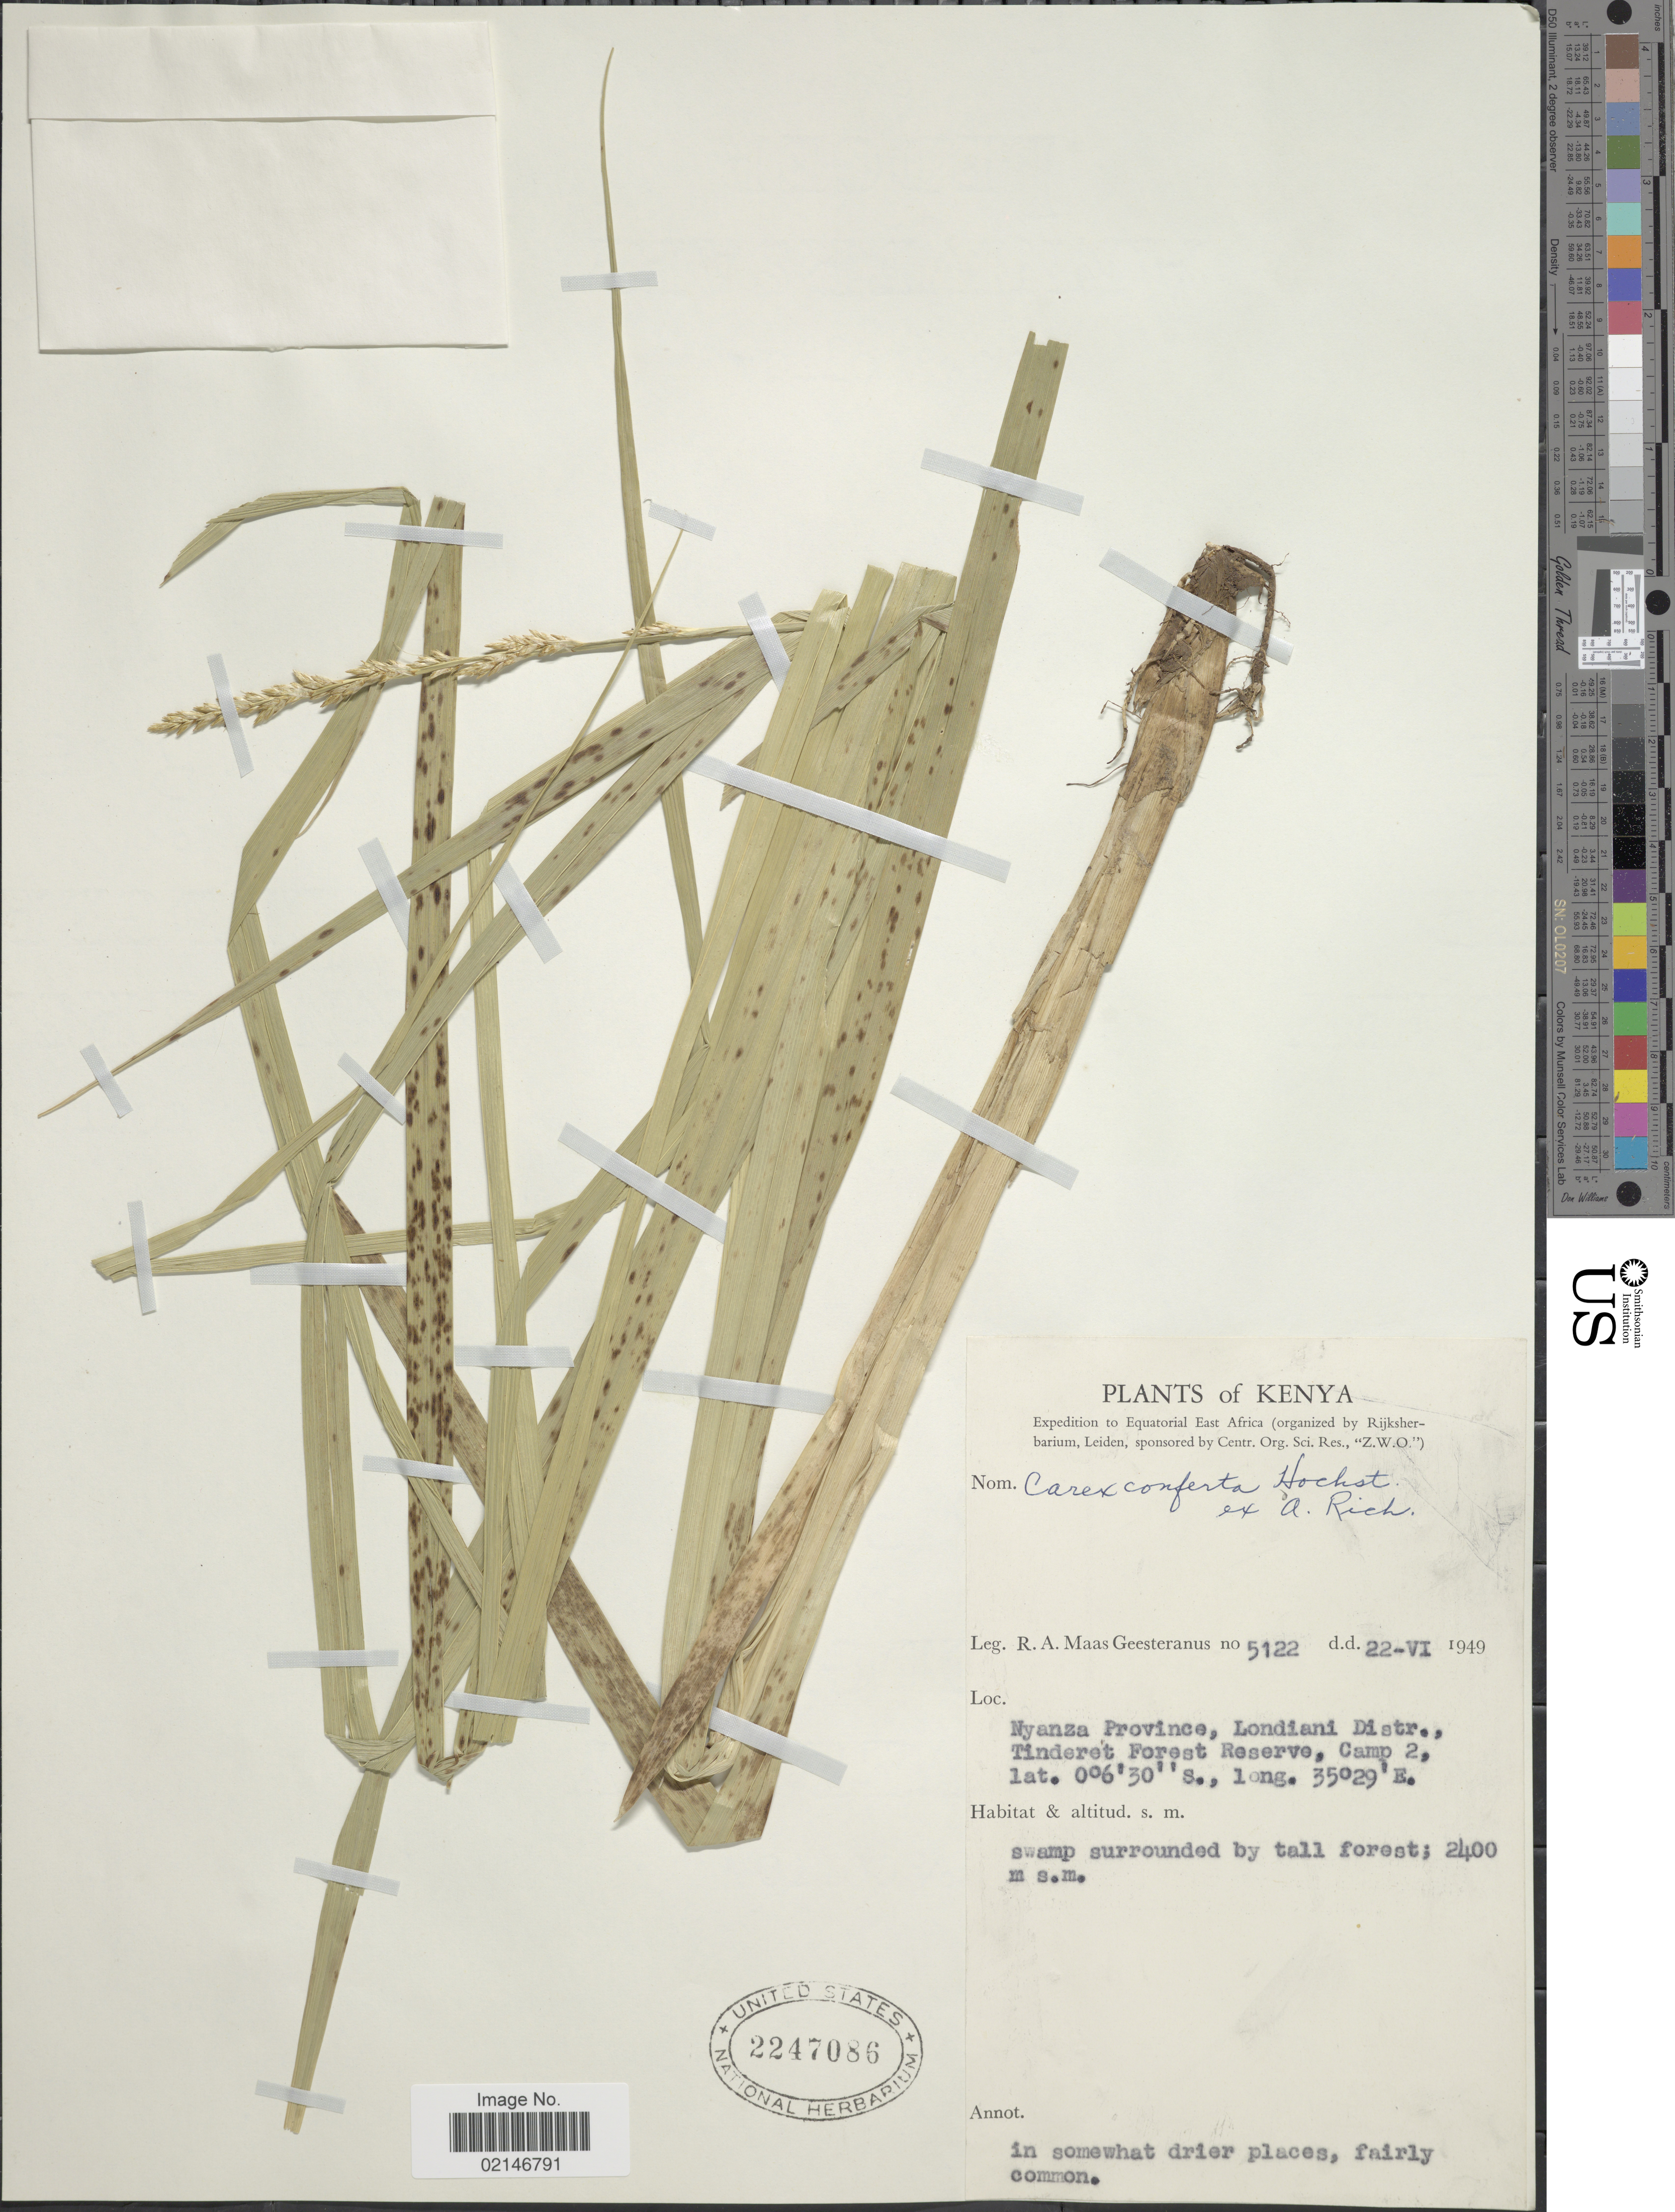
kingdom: Plantae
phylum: Tracheophyta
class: Liliopsida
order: Poales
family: Cyperaceae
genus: Carex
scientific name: Carex conferta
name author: Hochst. ex A. Rich.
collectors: R. A. Maas Geesteranus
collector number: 5122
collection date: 1949-06-22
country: Kenya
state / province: Kericho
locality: Londianai Distr., Tinderet Forest Reserve, Camp 2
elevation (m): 2400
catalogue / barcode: US 2247086